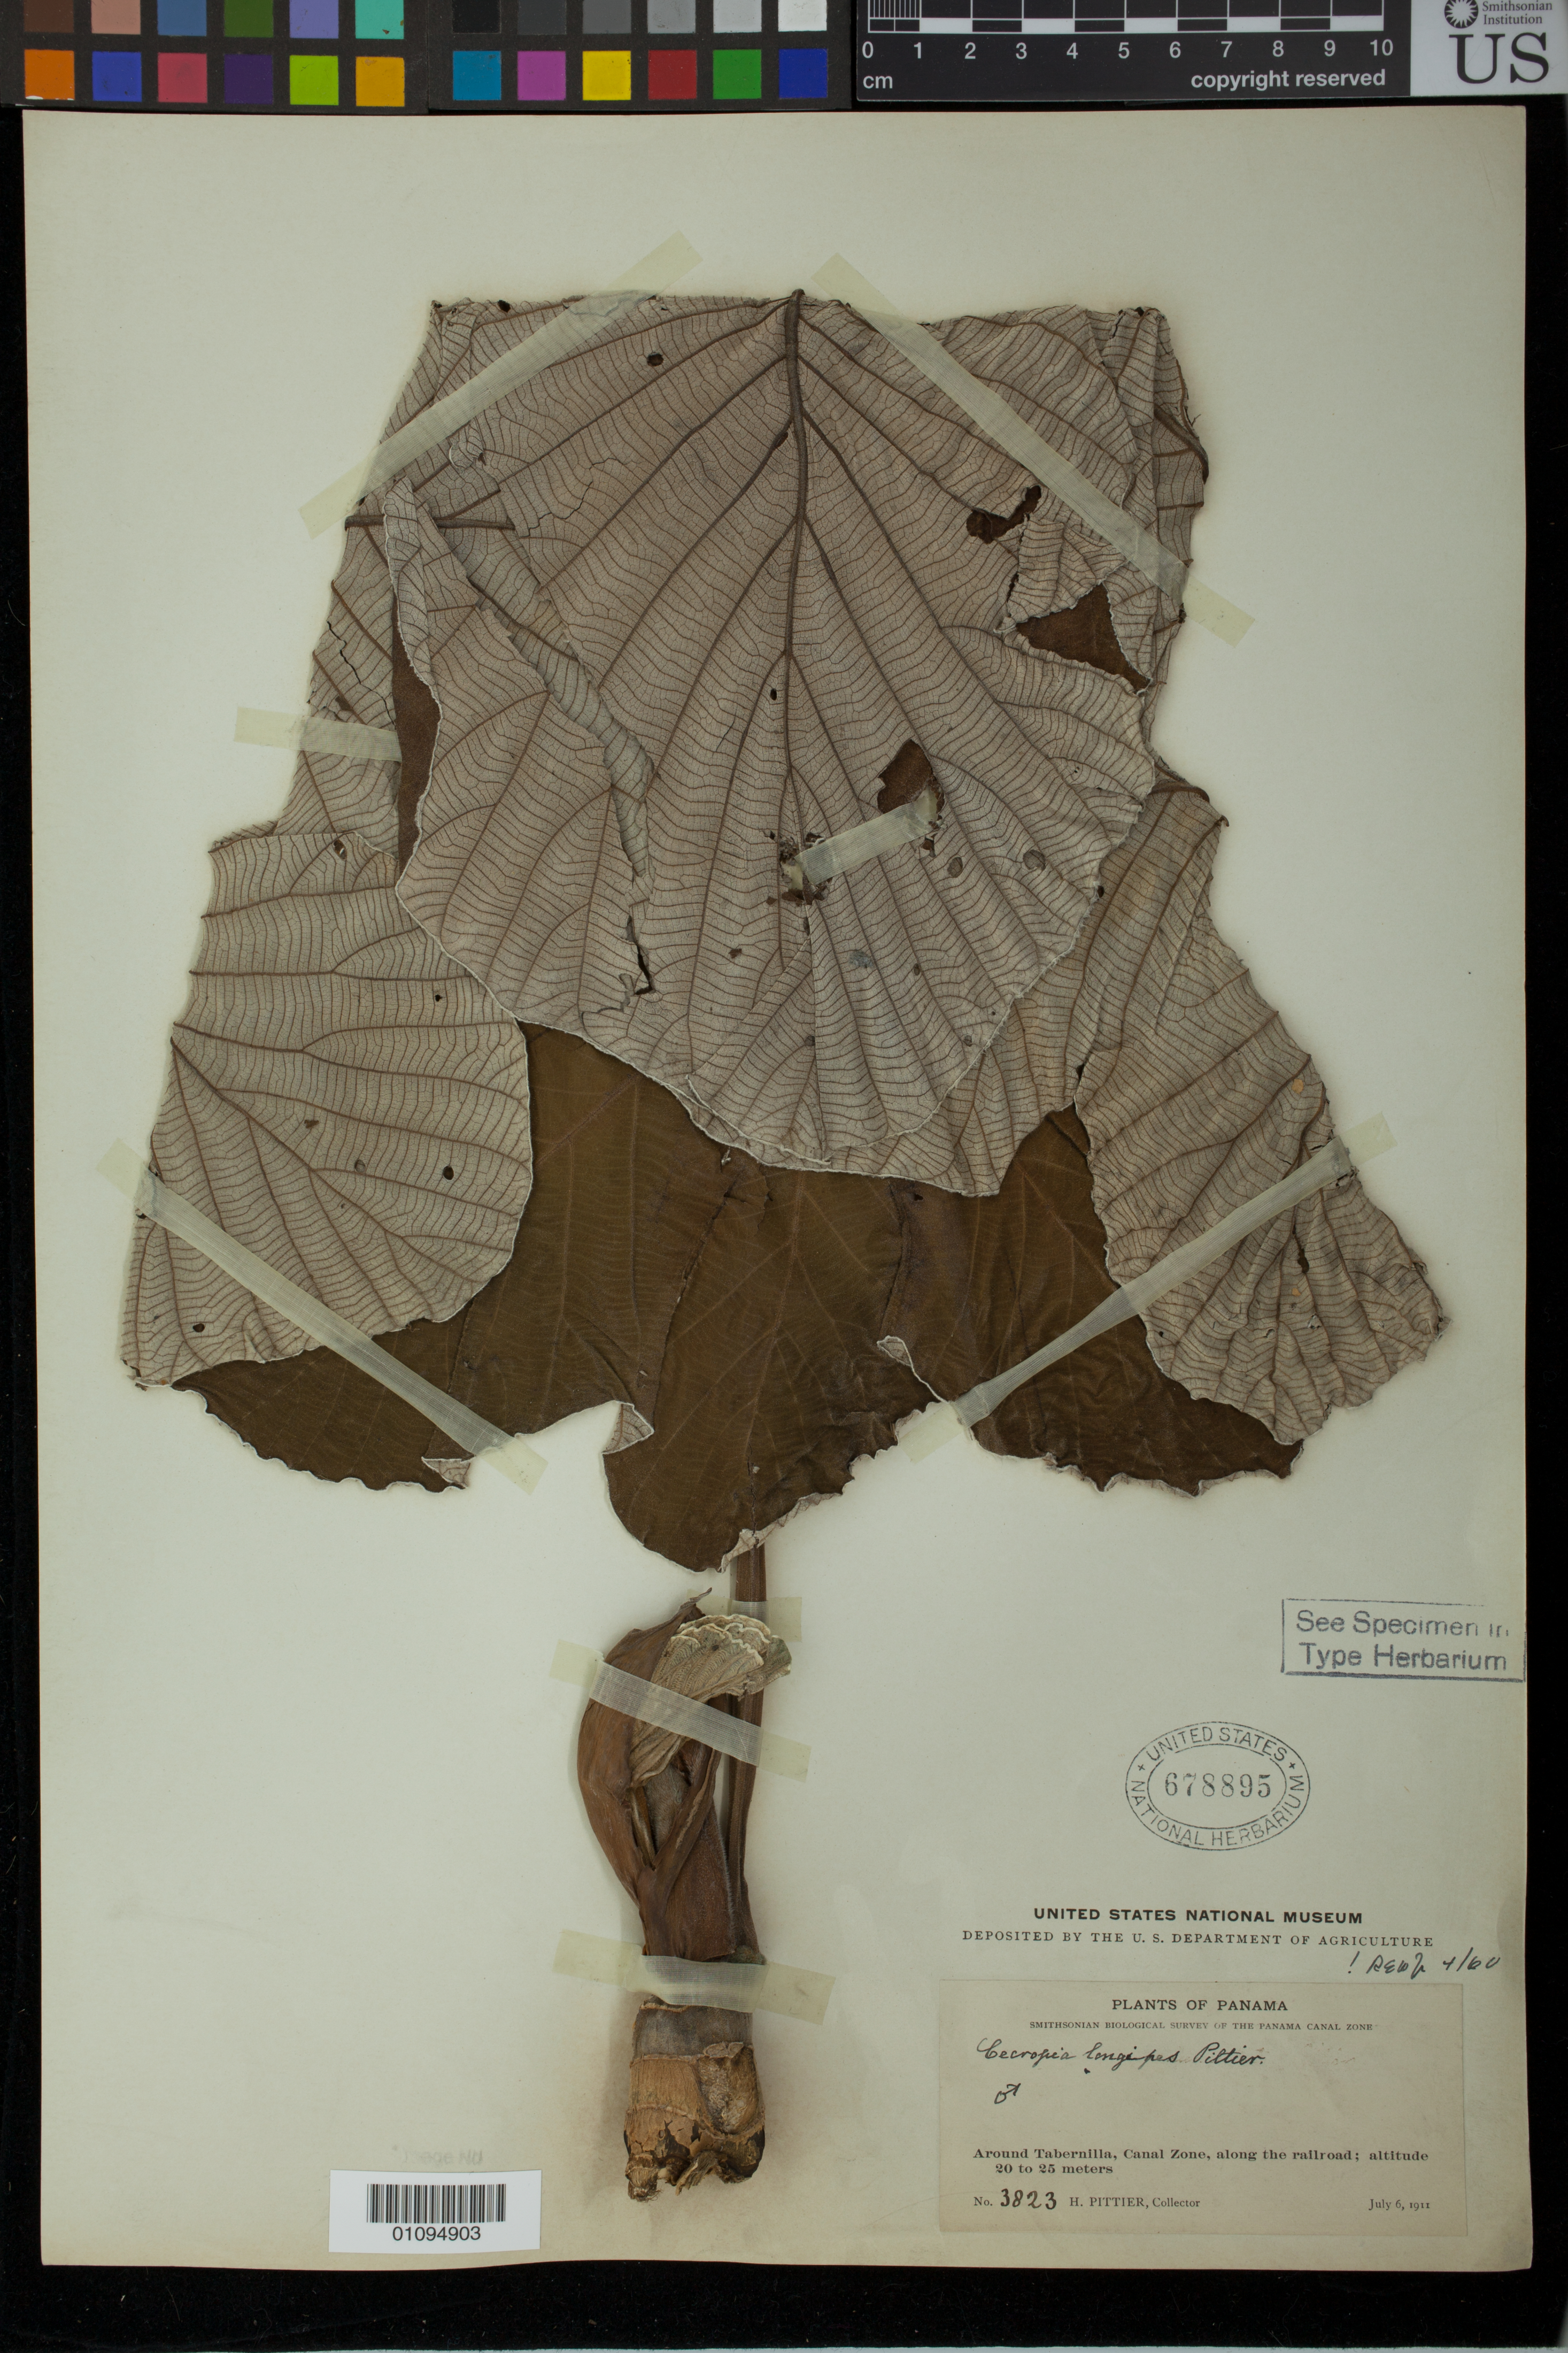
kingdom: Plantae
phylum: Tracheophyta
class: Magnoliopsida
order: Rosales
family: Urticaceae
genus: Cecropia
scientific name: Cecropia longipes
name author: Pittier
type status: Isotype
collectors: H. F. Pittier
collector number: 3823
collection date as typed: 06 Jul 1911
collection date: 1911-07-06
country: Panama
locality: Around Tabernilla, Canal Zone, along the railroad.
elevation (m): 20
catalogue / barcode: US 678895